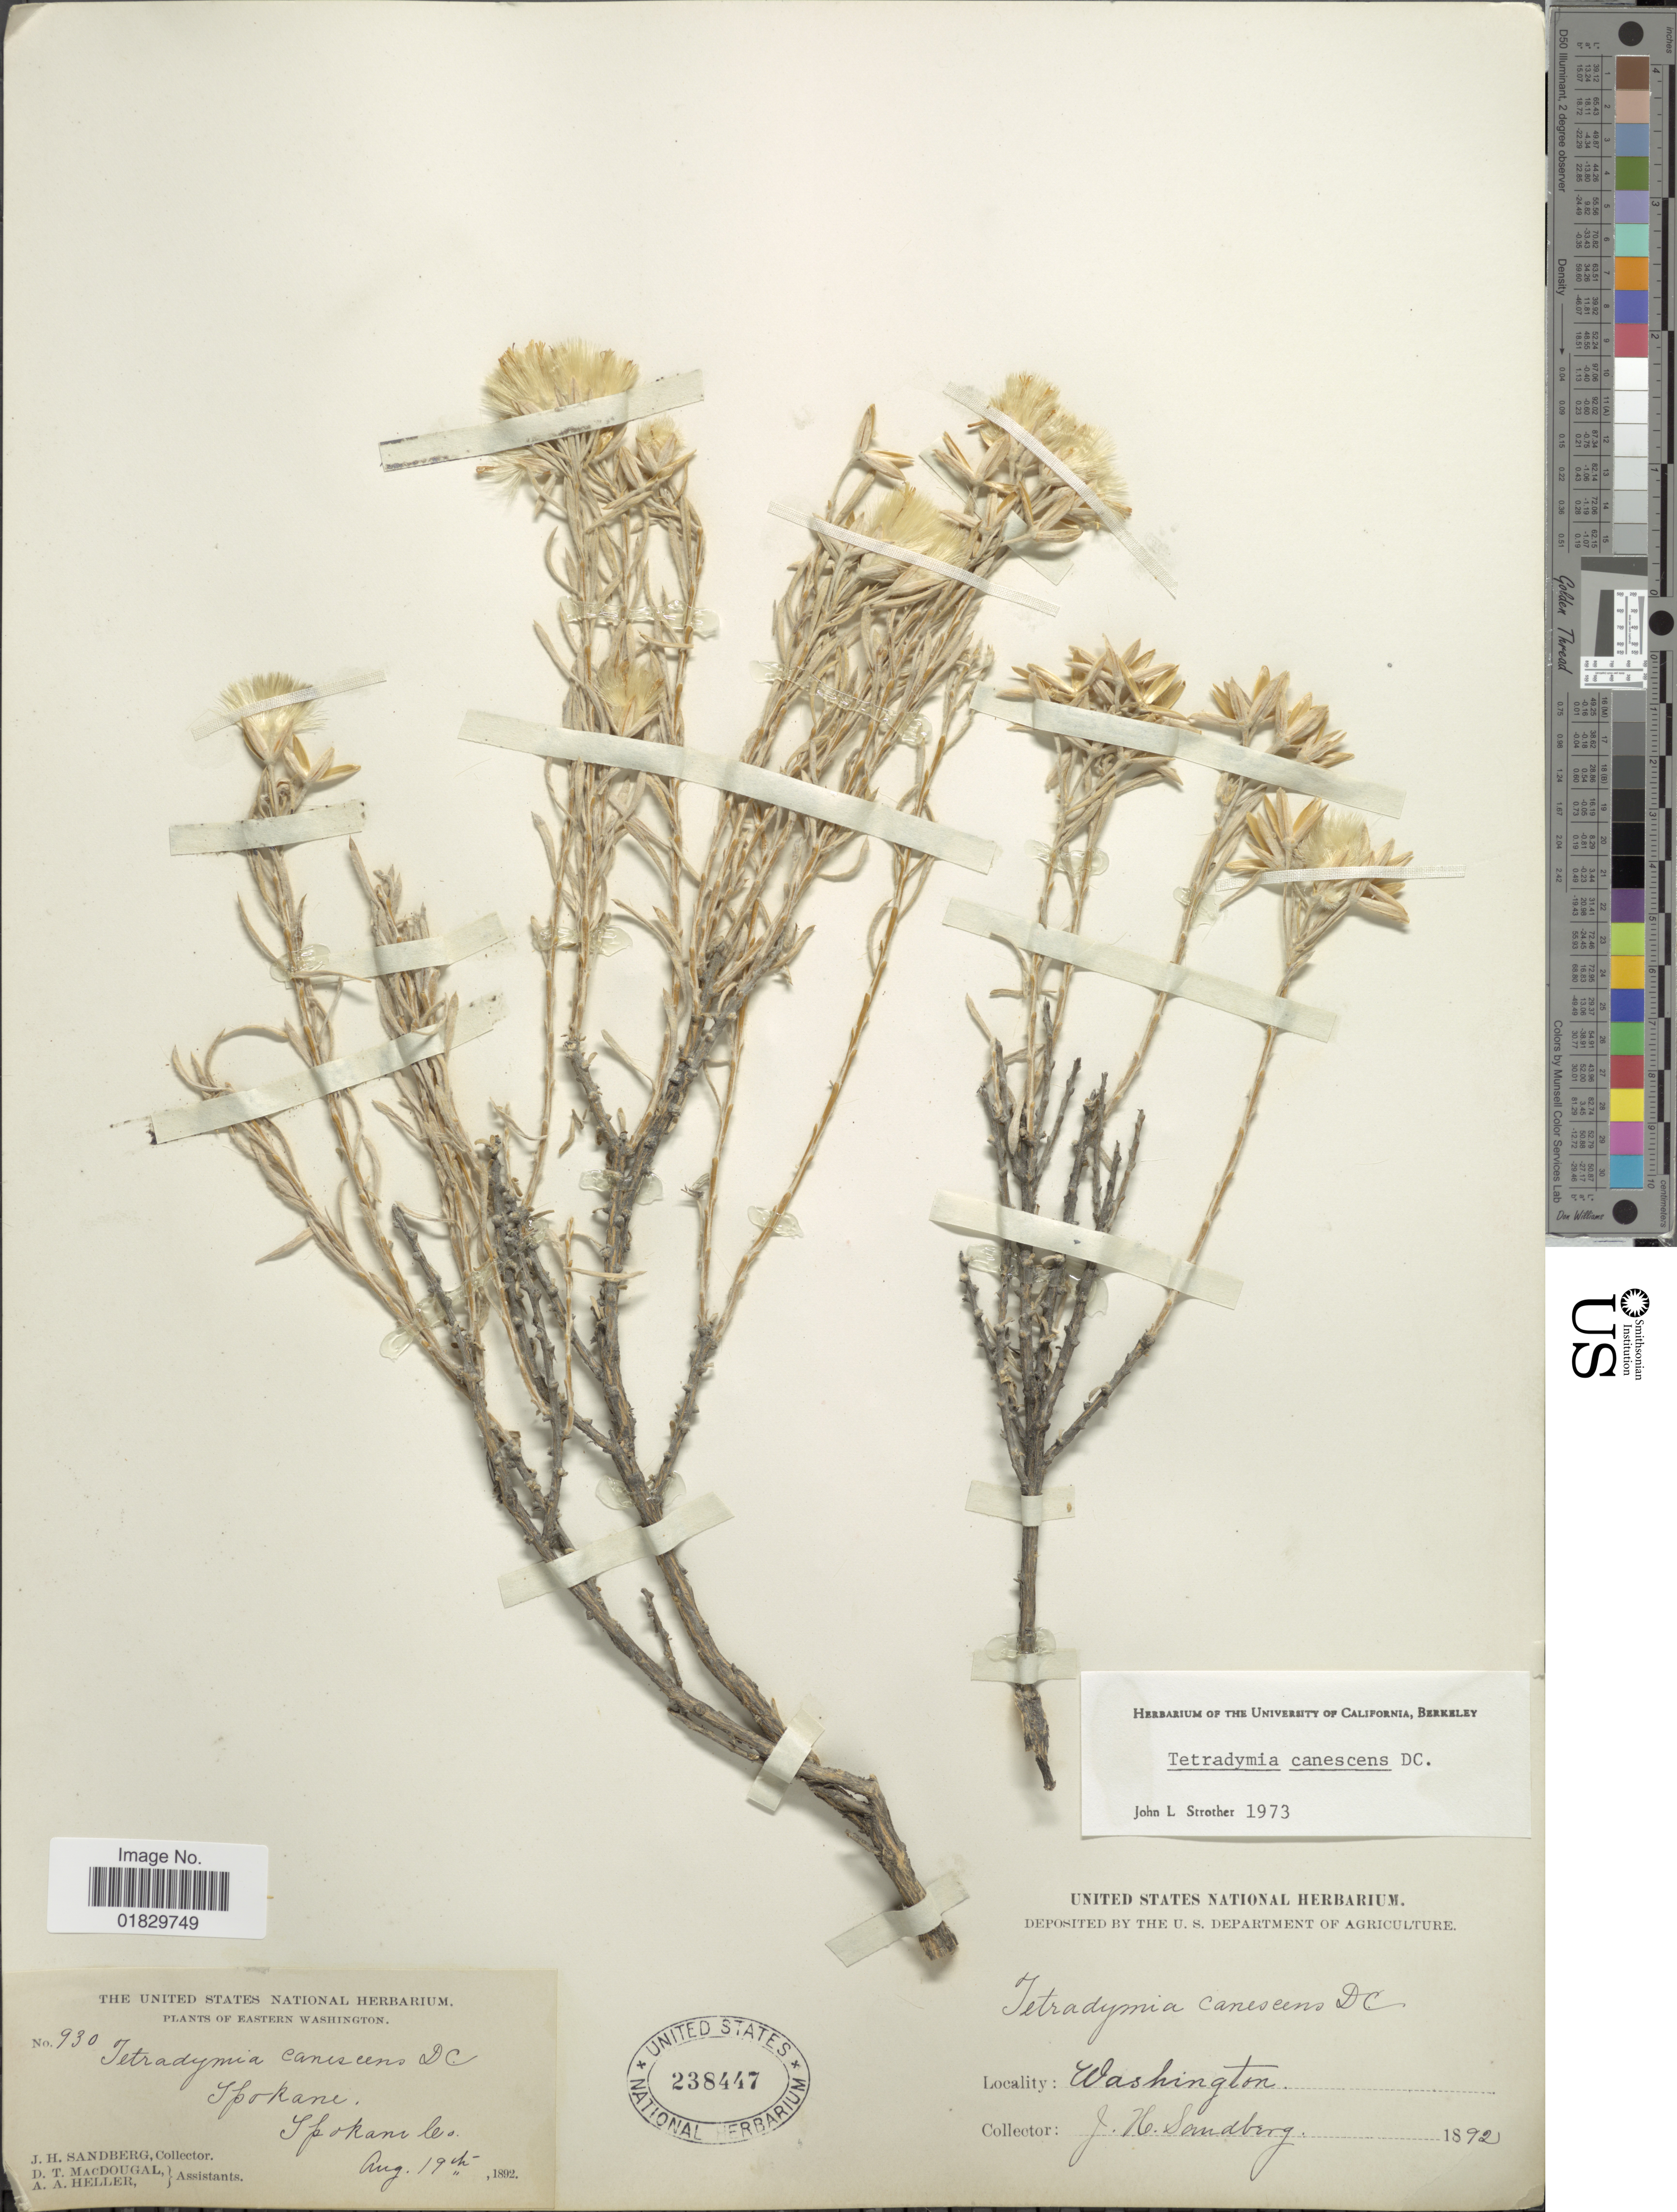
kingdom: Plantae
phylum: Tracheophyta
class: Magnoliopsida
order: Asterales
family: Asteraceae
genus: Tetradymia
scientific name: Tetradymia canescens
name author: DC.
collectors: J. H. Sandberg, D. T. MacDougal & A. A. Heller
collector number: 930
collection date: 1892-08-19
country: United States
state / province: Washington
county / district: Spokane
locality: Eastern Washington. Spokane, Spokane Co.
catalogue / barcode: US 238447